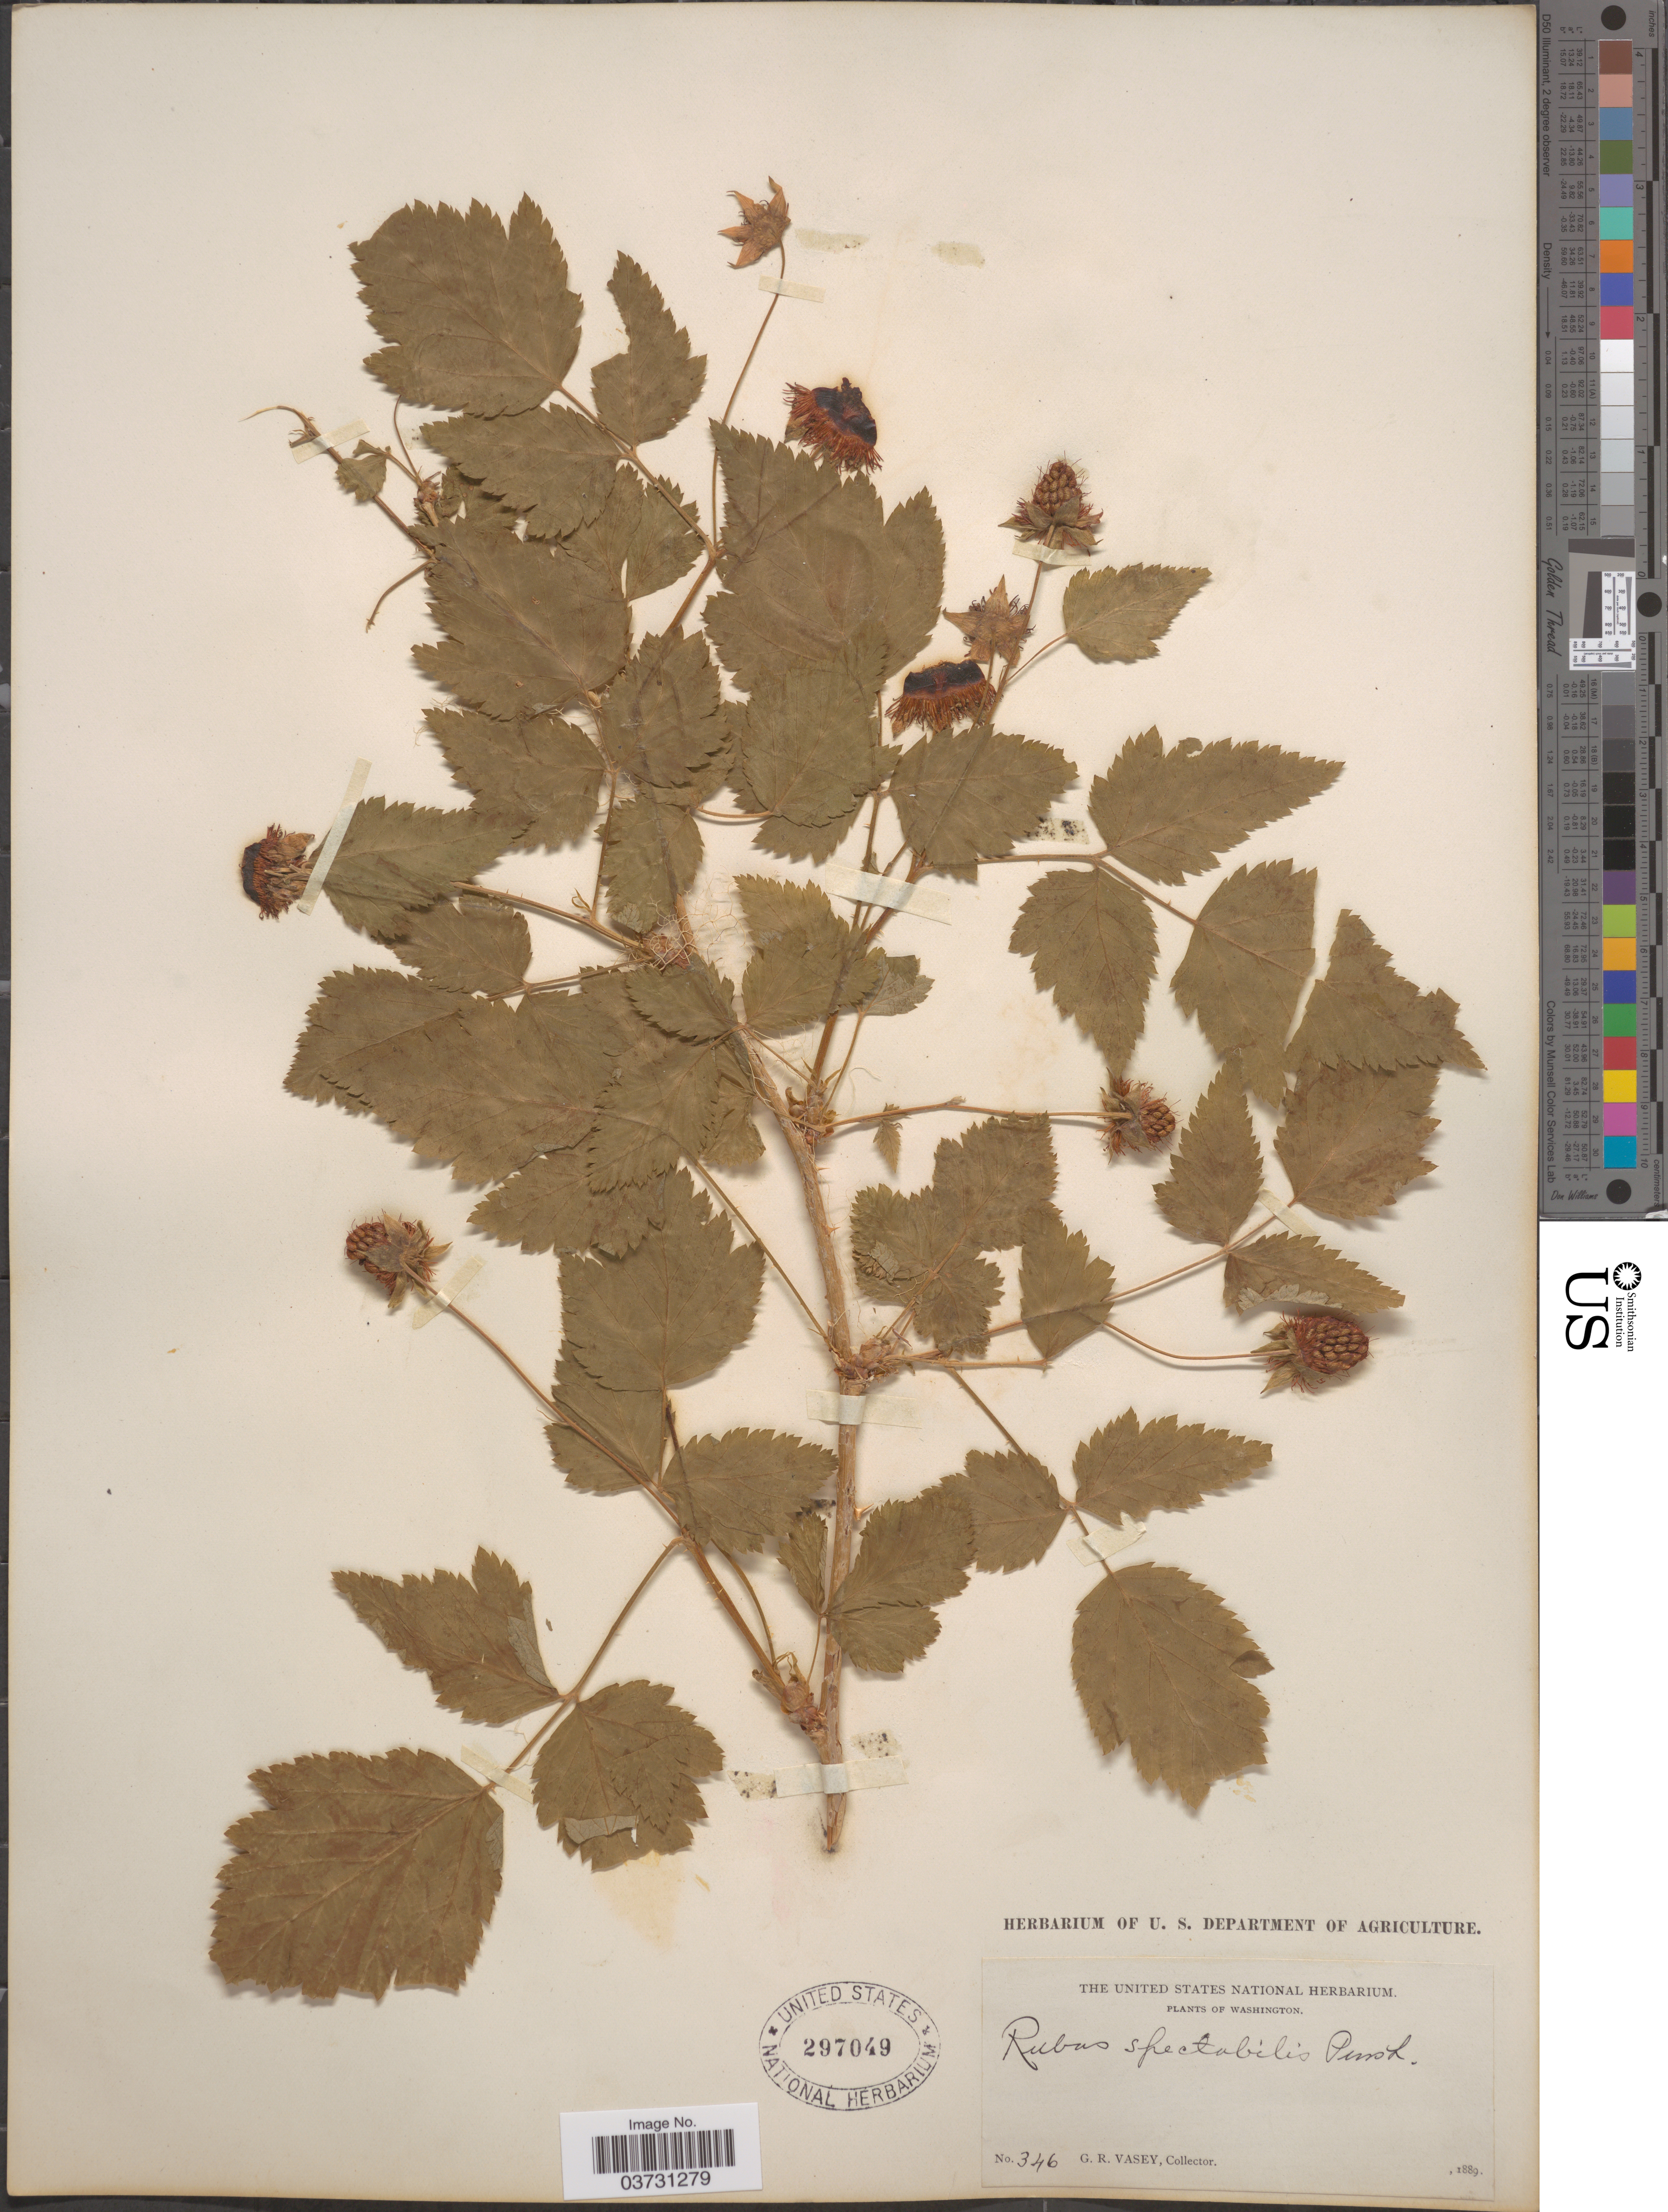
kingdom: Plantae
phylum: Tracheophyta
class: Magnoliopsida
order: Rosales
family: Rosaceae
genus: Rubus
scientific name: Rubus spectabilis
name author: Pursh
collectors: G. R. Vasey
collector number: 346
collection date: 1889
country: United States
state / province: Washington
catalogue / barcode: US 297049